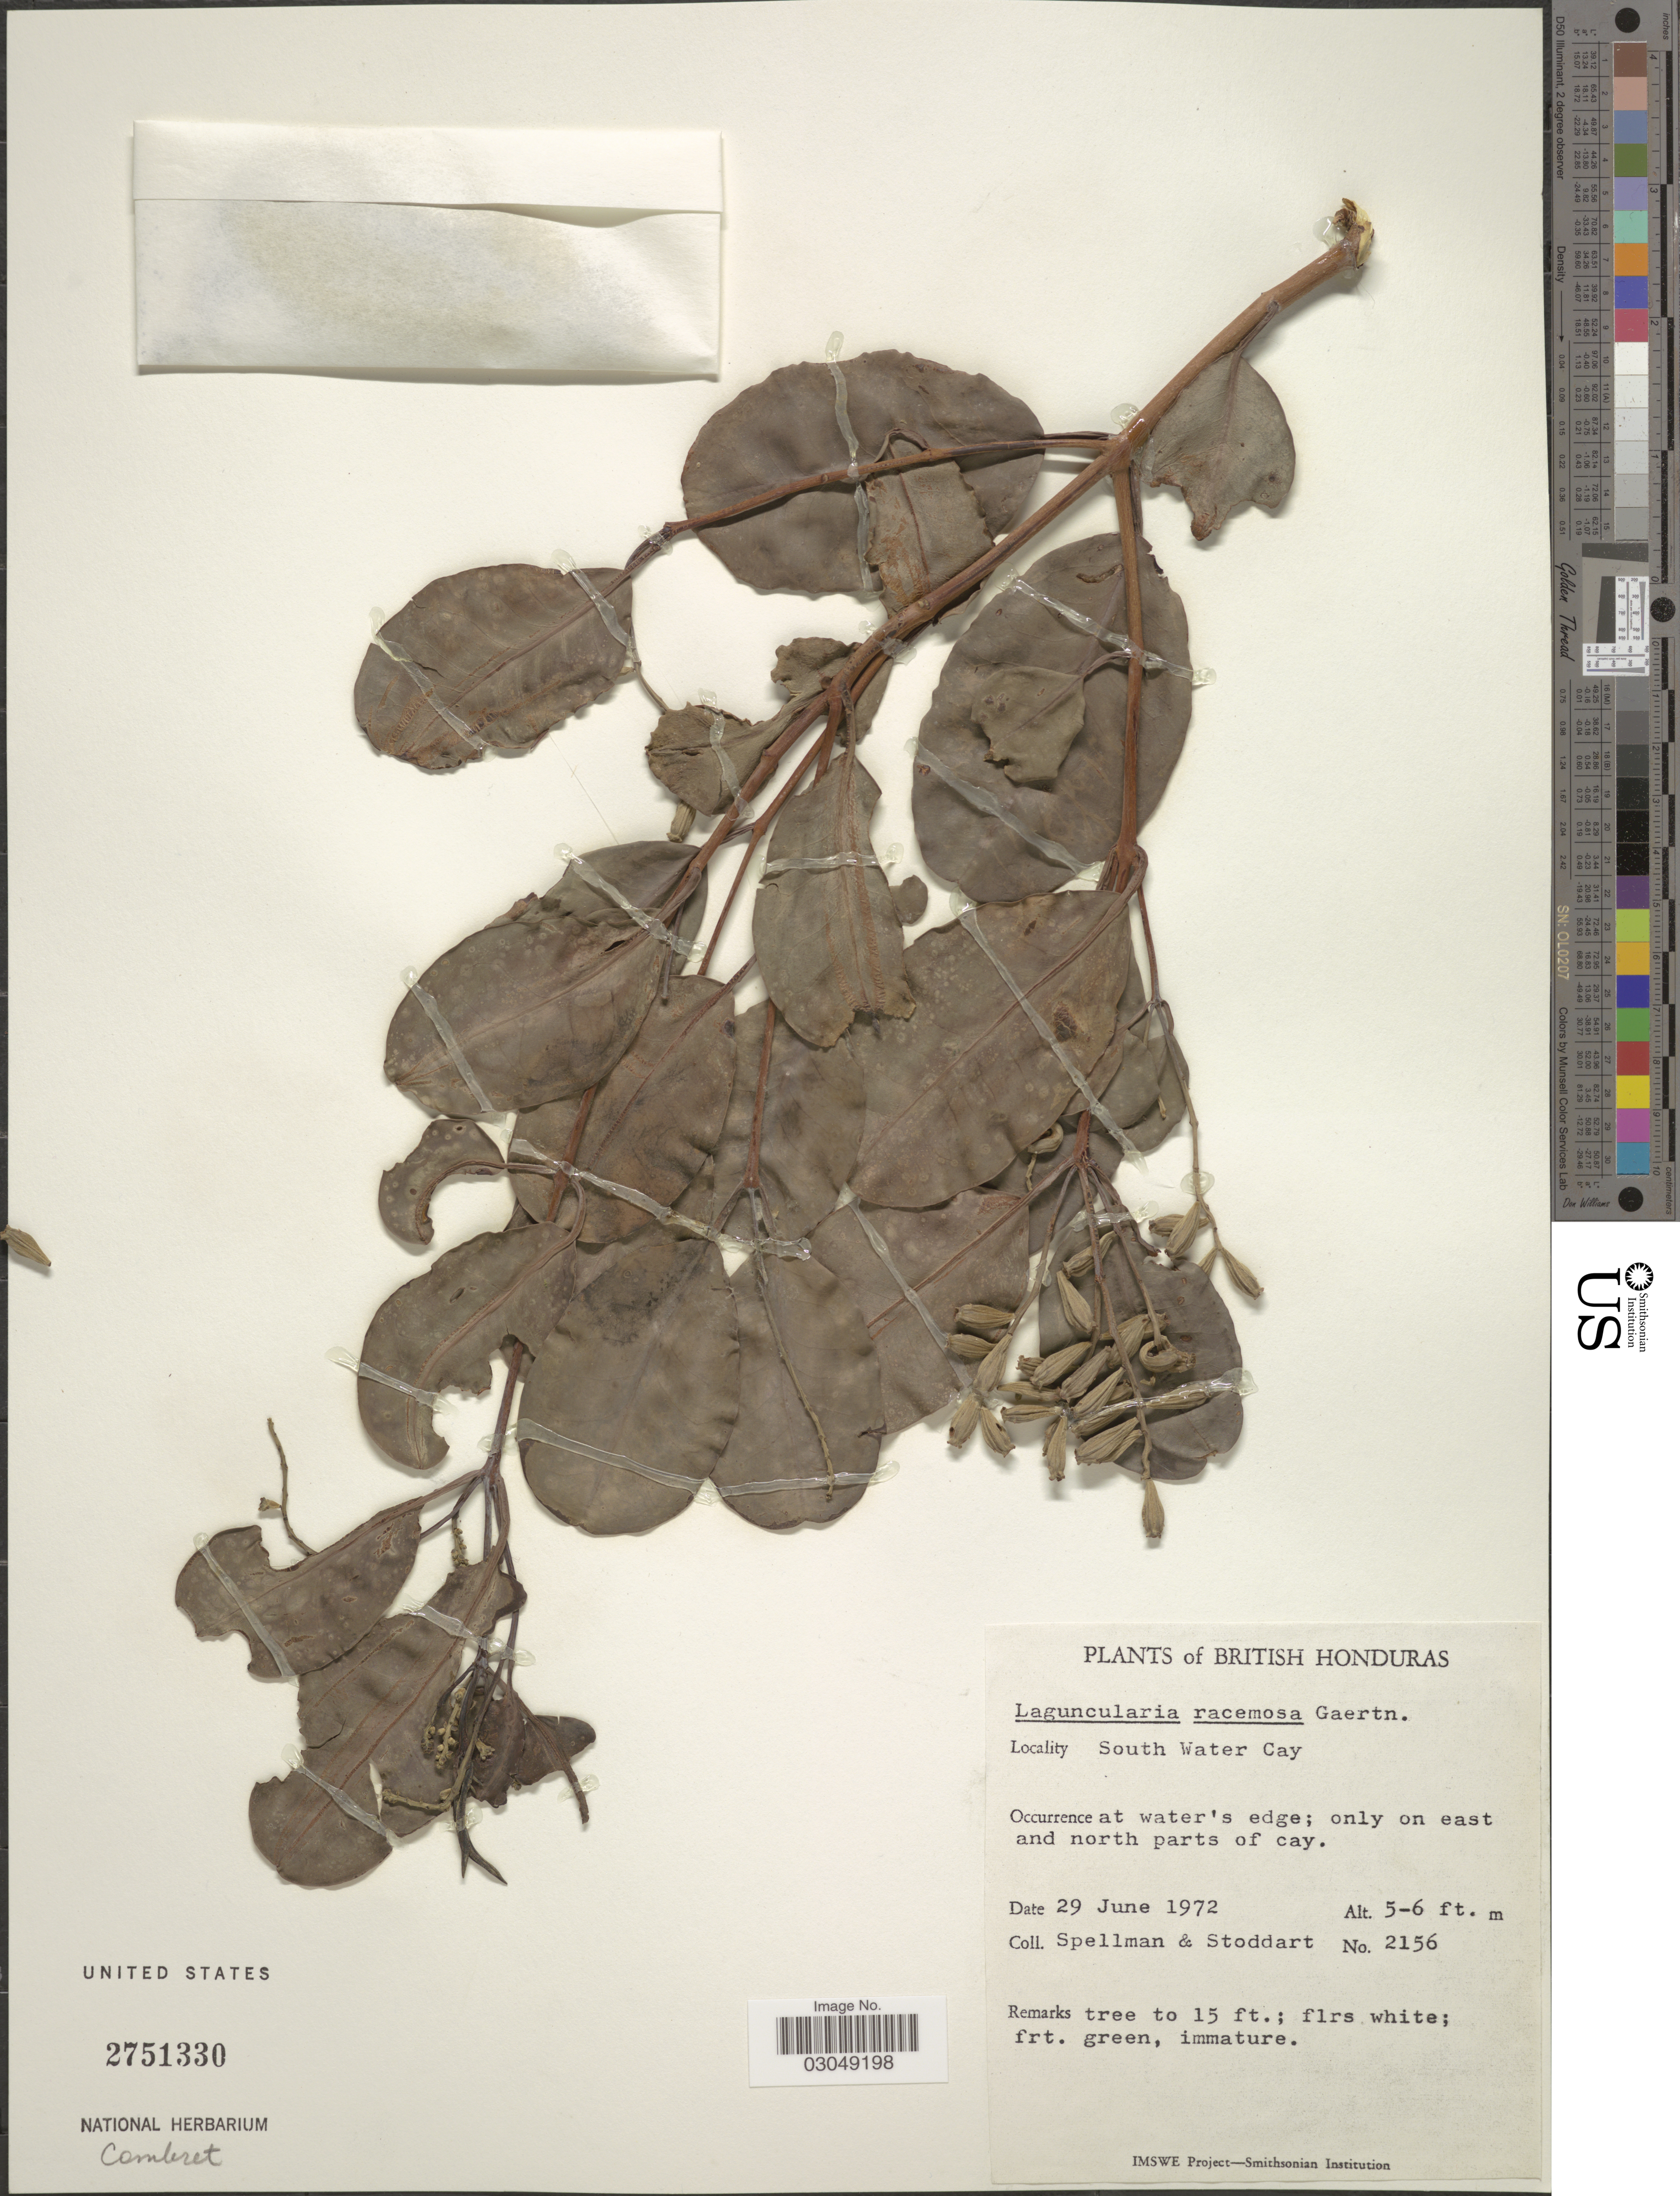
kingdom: Plantae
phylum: Tracheophyta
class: Magnoliopsida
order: Myrtales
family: Combretaceae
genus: Laguncularia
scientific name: Laguncularia racemosa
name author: (L.) C.F. Gaertn.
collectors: Spellman, -- & -. Stoddart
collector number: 2156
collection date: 1972-06-29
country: Belize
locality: British Honduras. South Water Cay.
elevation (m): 2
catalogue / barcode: US 2751330